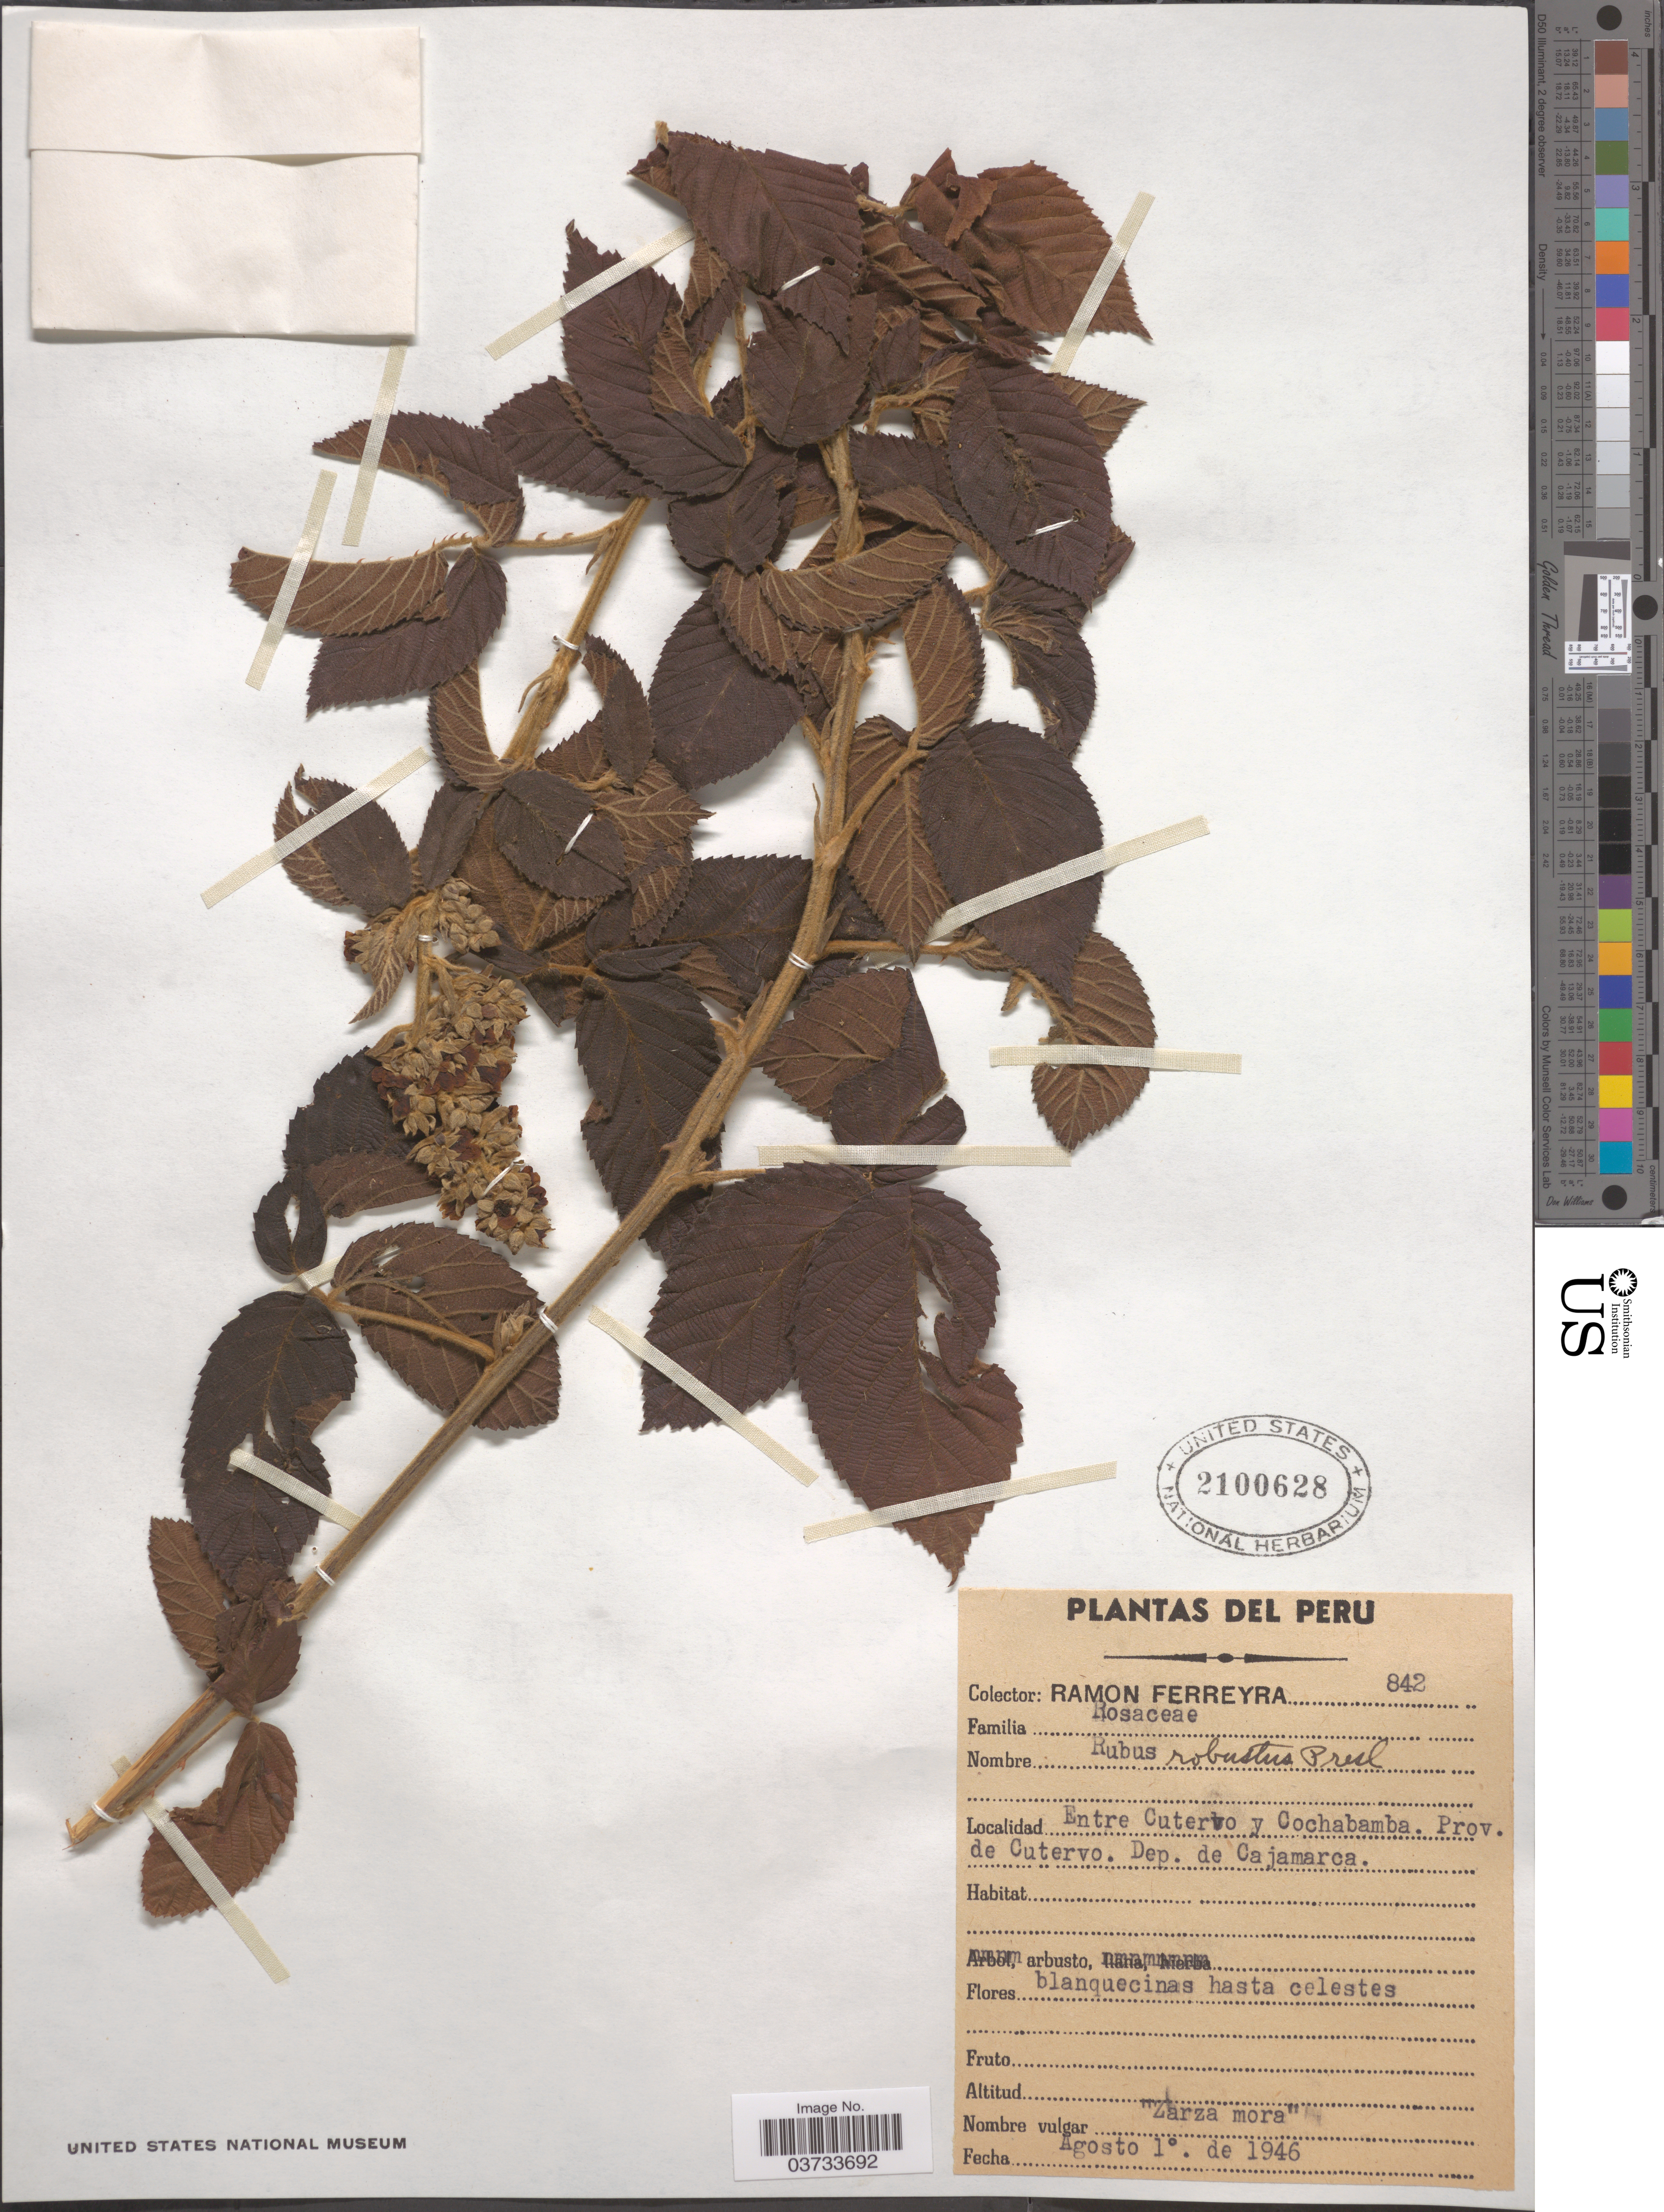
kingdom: Plantae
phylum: Tracheophyta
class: Magnoliopsida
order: Rosales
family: Rosaceae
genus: Rubus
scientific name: Rubus robustus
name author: C. Presl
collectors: R. A. Ferreyra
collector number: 842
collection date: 1946-08-01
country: Peru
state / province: Cajamarca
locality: Entre Cutervo y Cochabamba. Prov. de Cutervo. Dep. de Cajamarca.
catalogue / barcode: US 21006268